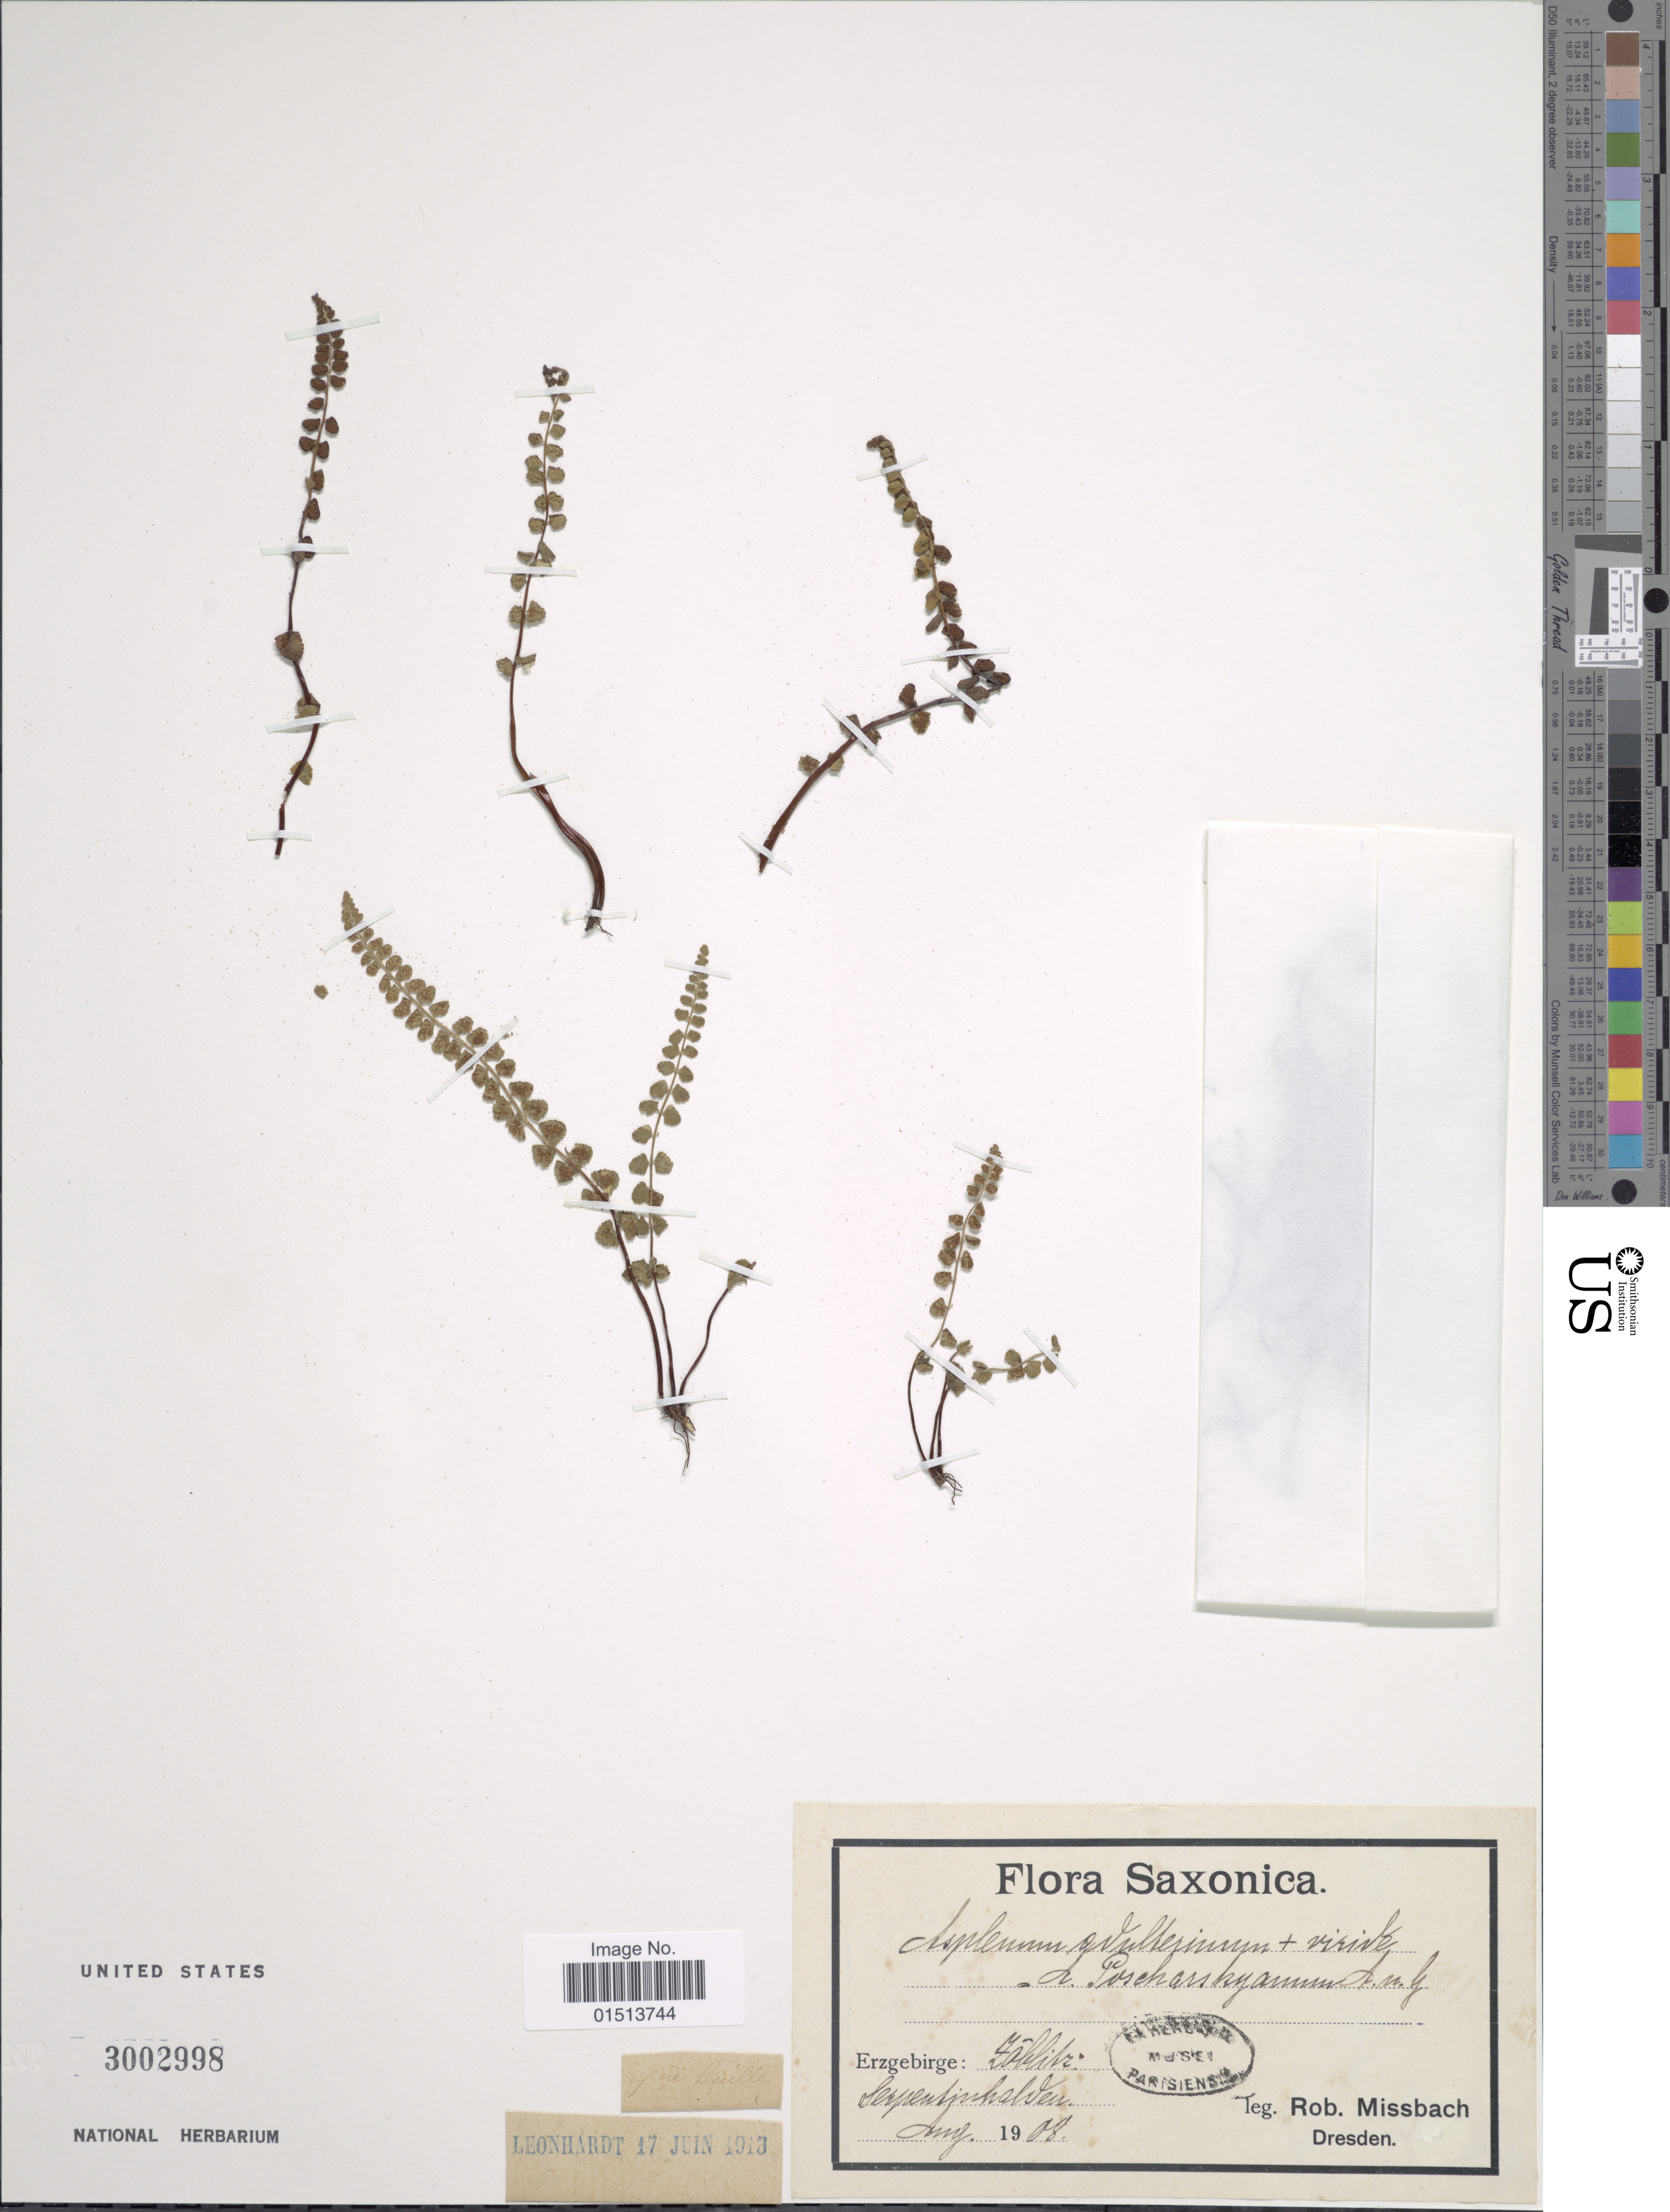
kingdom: Plantae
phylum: Tracheophyta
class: Polypodiopsida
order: Polypodiales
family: Aspleniaceae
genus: Asplenium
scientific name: Asplenium adulterinum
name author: Milde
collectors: E. Missbach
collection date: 1908-08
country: Germany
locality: Saxonica, Erzegebirge: Zöblitz, Serpentinhalden.Dresden.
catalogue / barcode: US 3002998